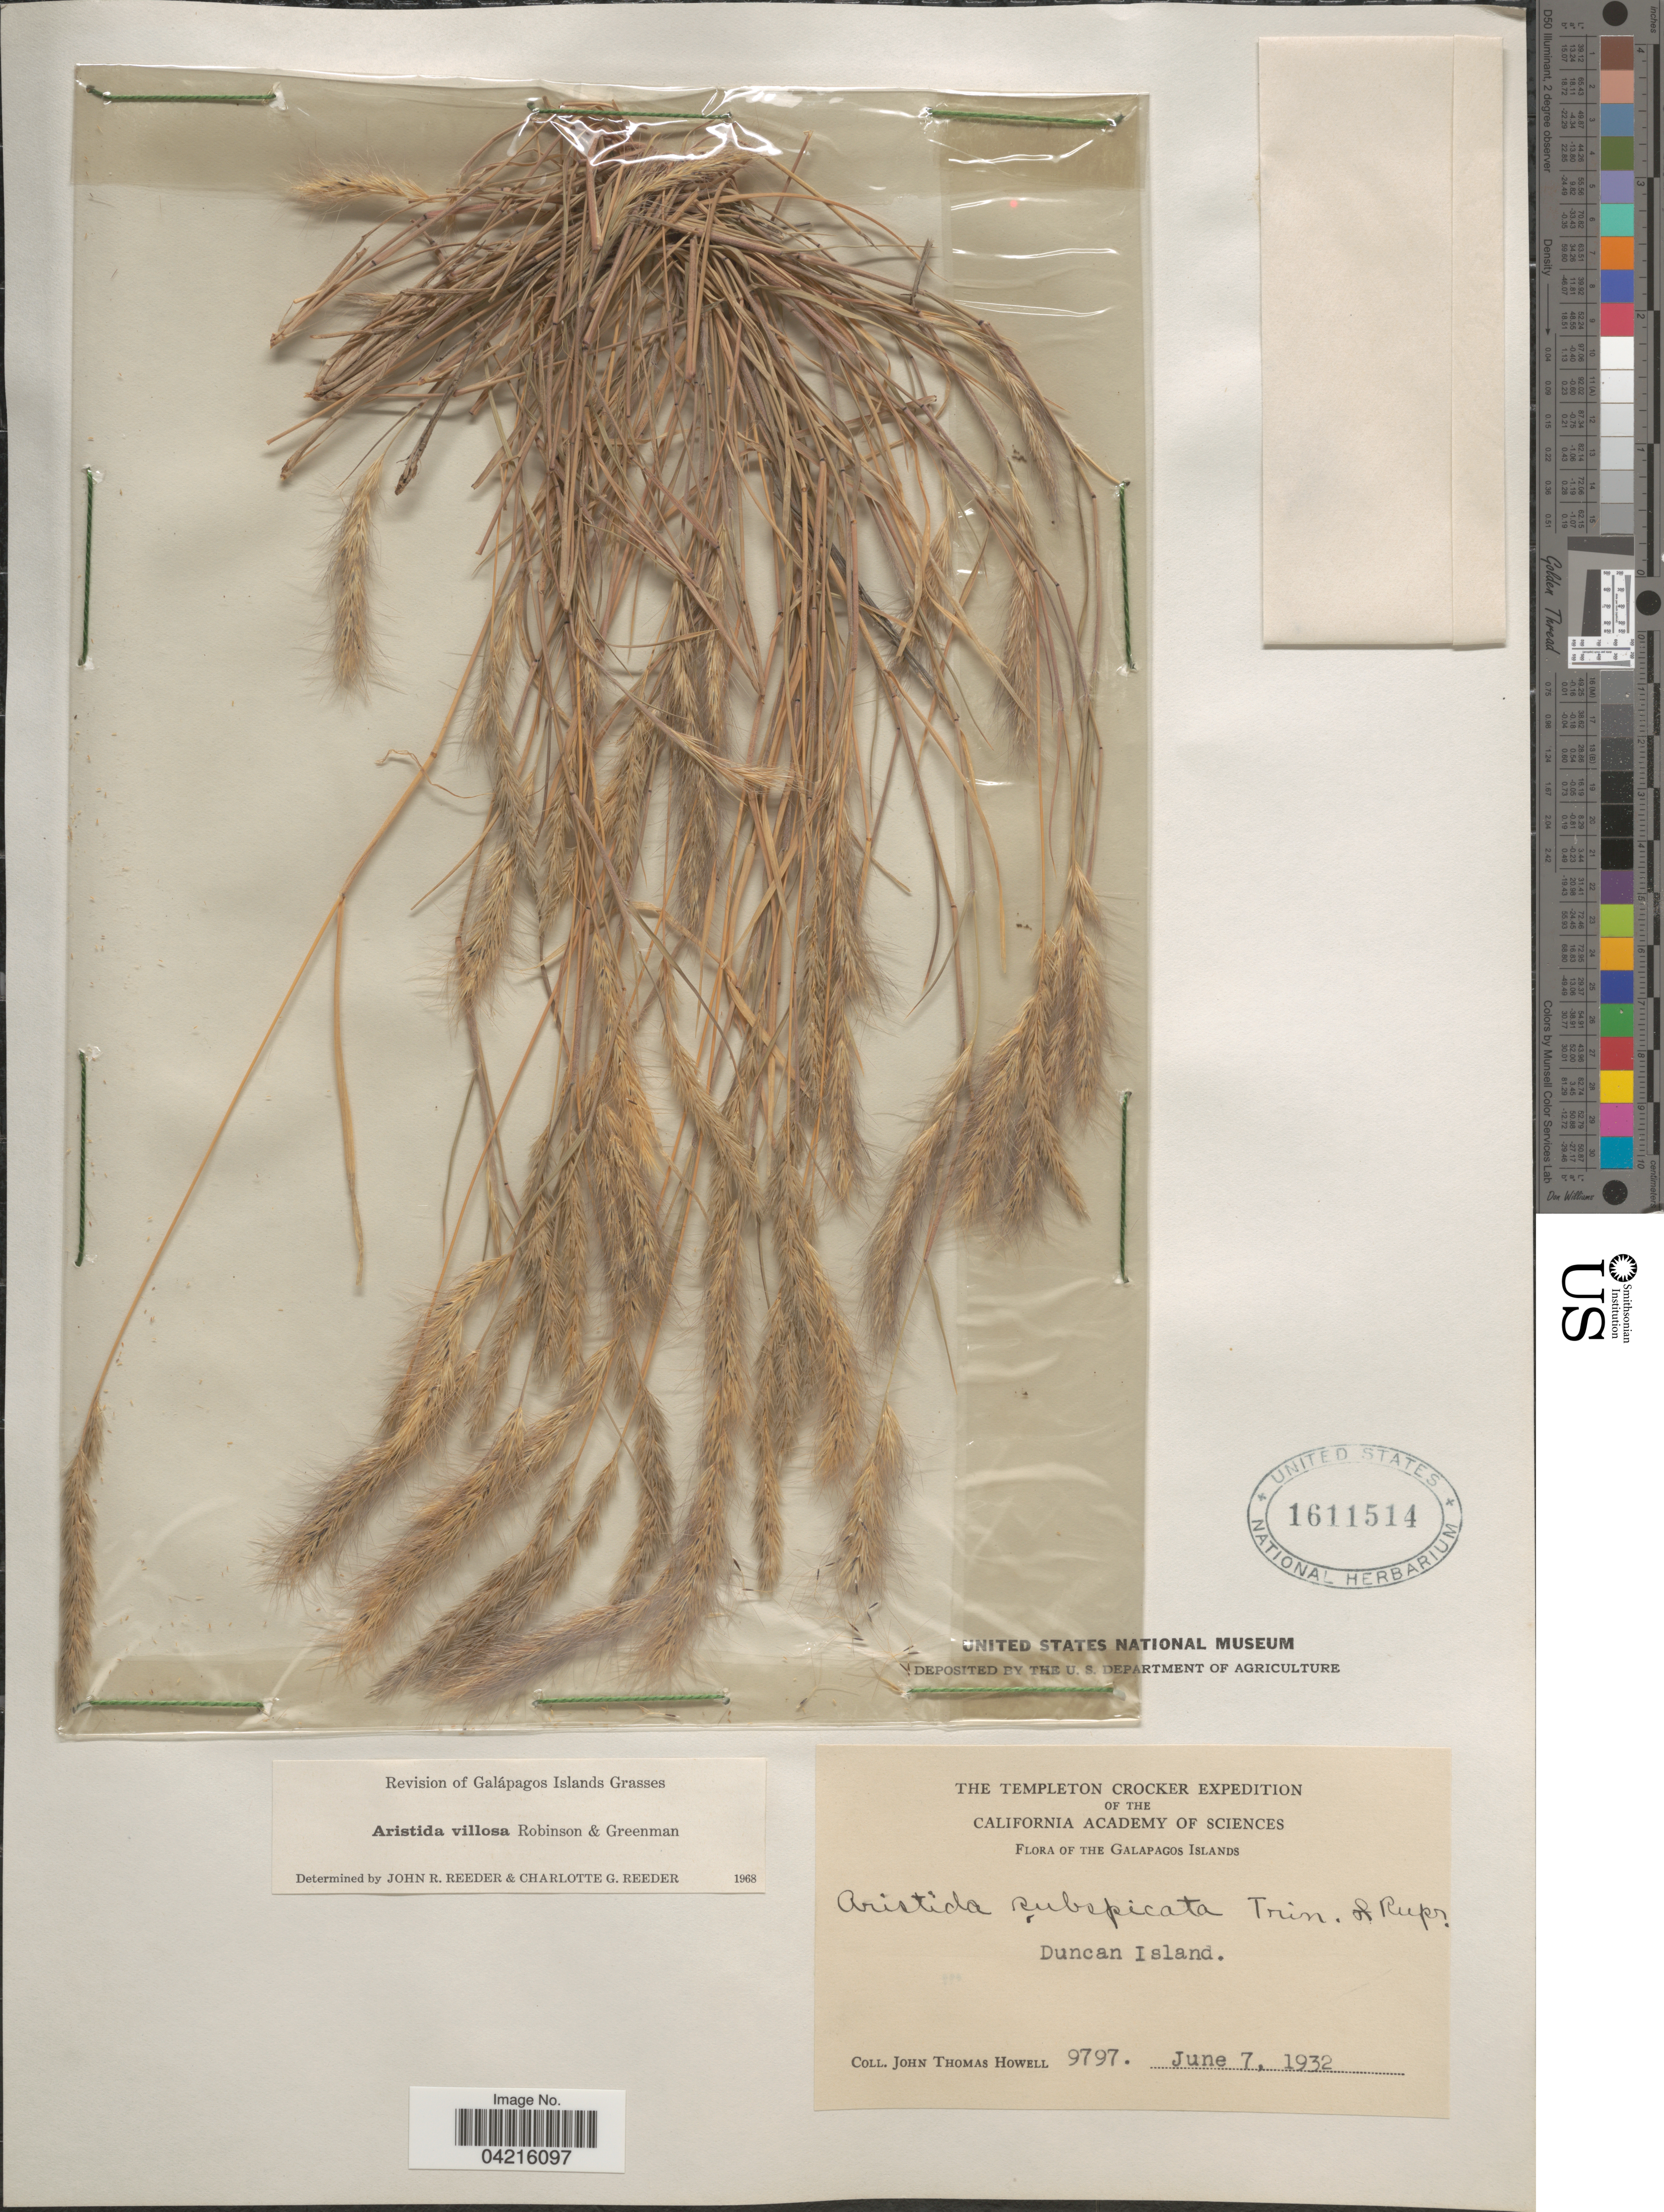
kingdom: Plantae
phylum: Tracheophyta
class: Liliopsida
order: Poales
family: Poaceae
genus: Aristida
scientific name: Aristida villosa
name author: B.L. Rob. & Greenm.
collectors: J. T. Howell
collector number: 9797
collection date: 1932-06-07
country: Ecuador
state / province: Colón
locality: The Templeton Crocker Expedition. The Galapagos Islands. Duncan Island.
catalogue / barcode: US 1611514